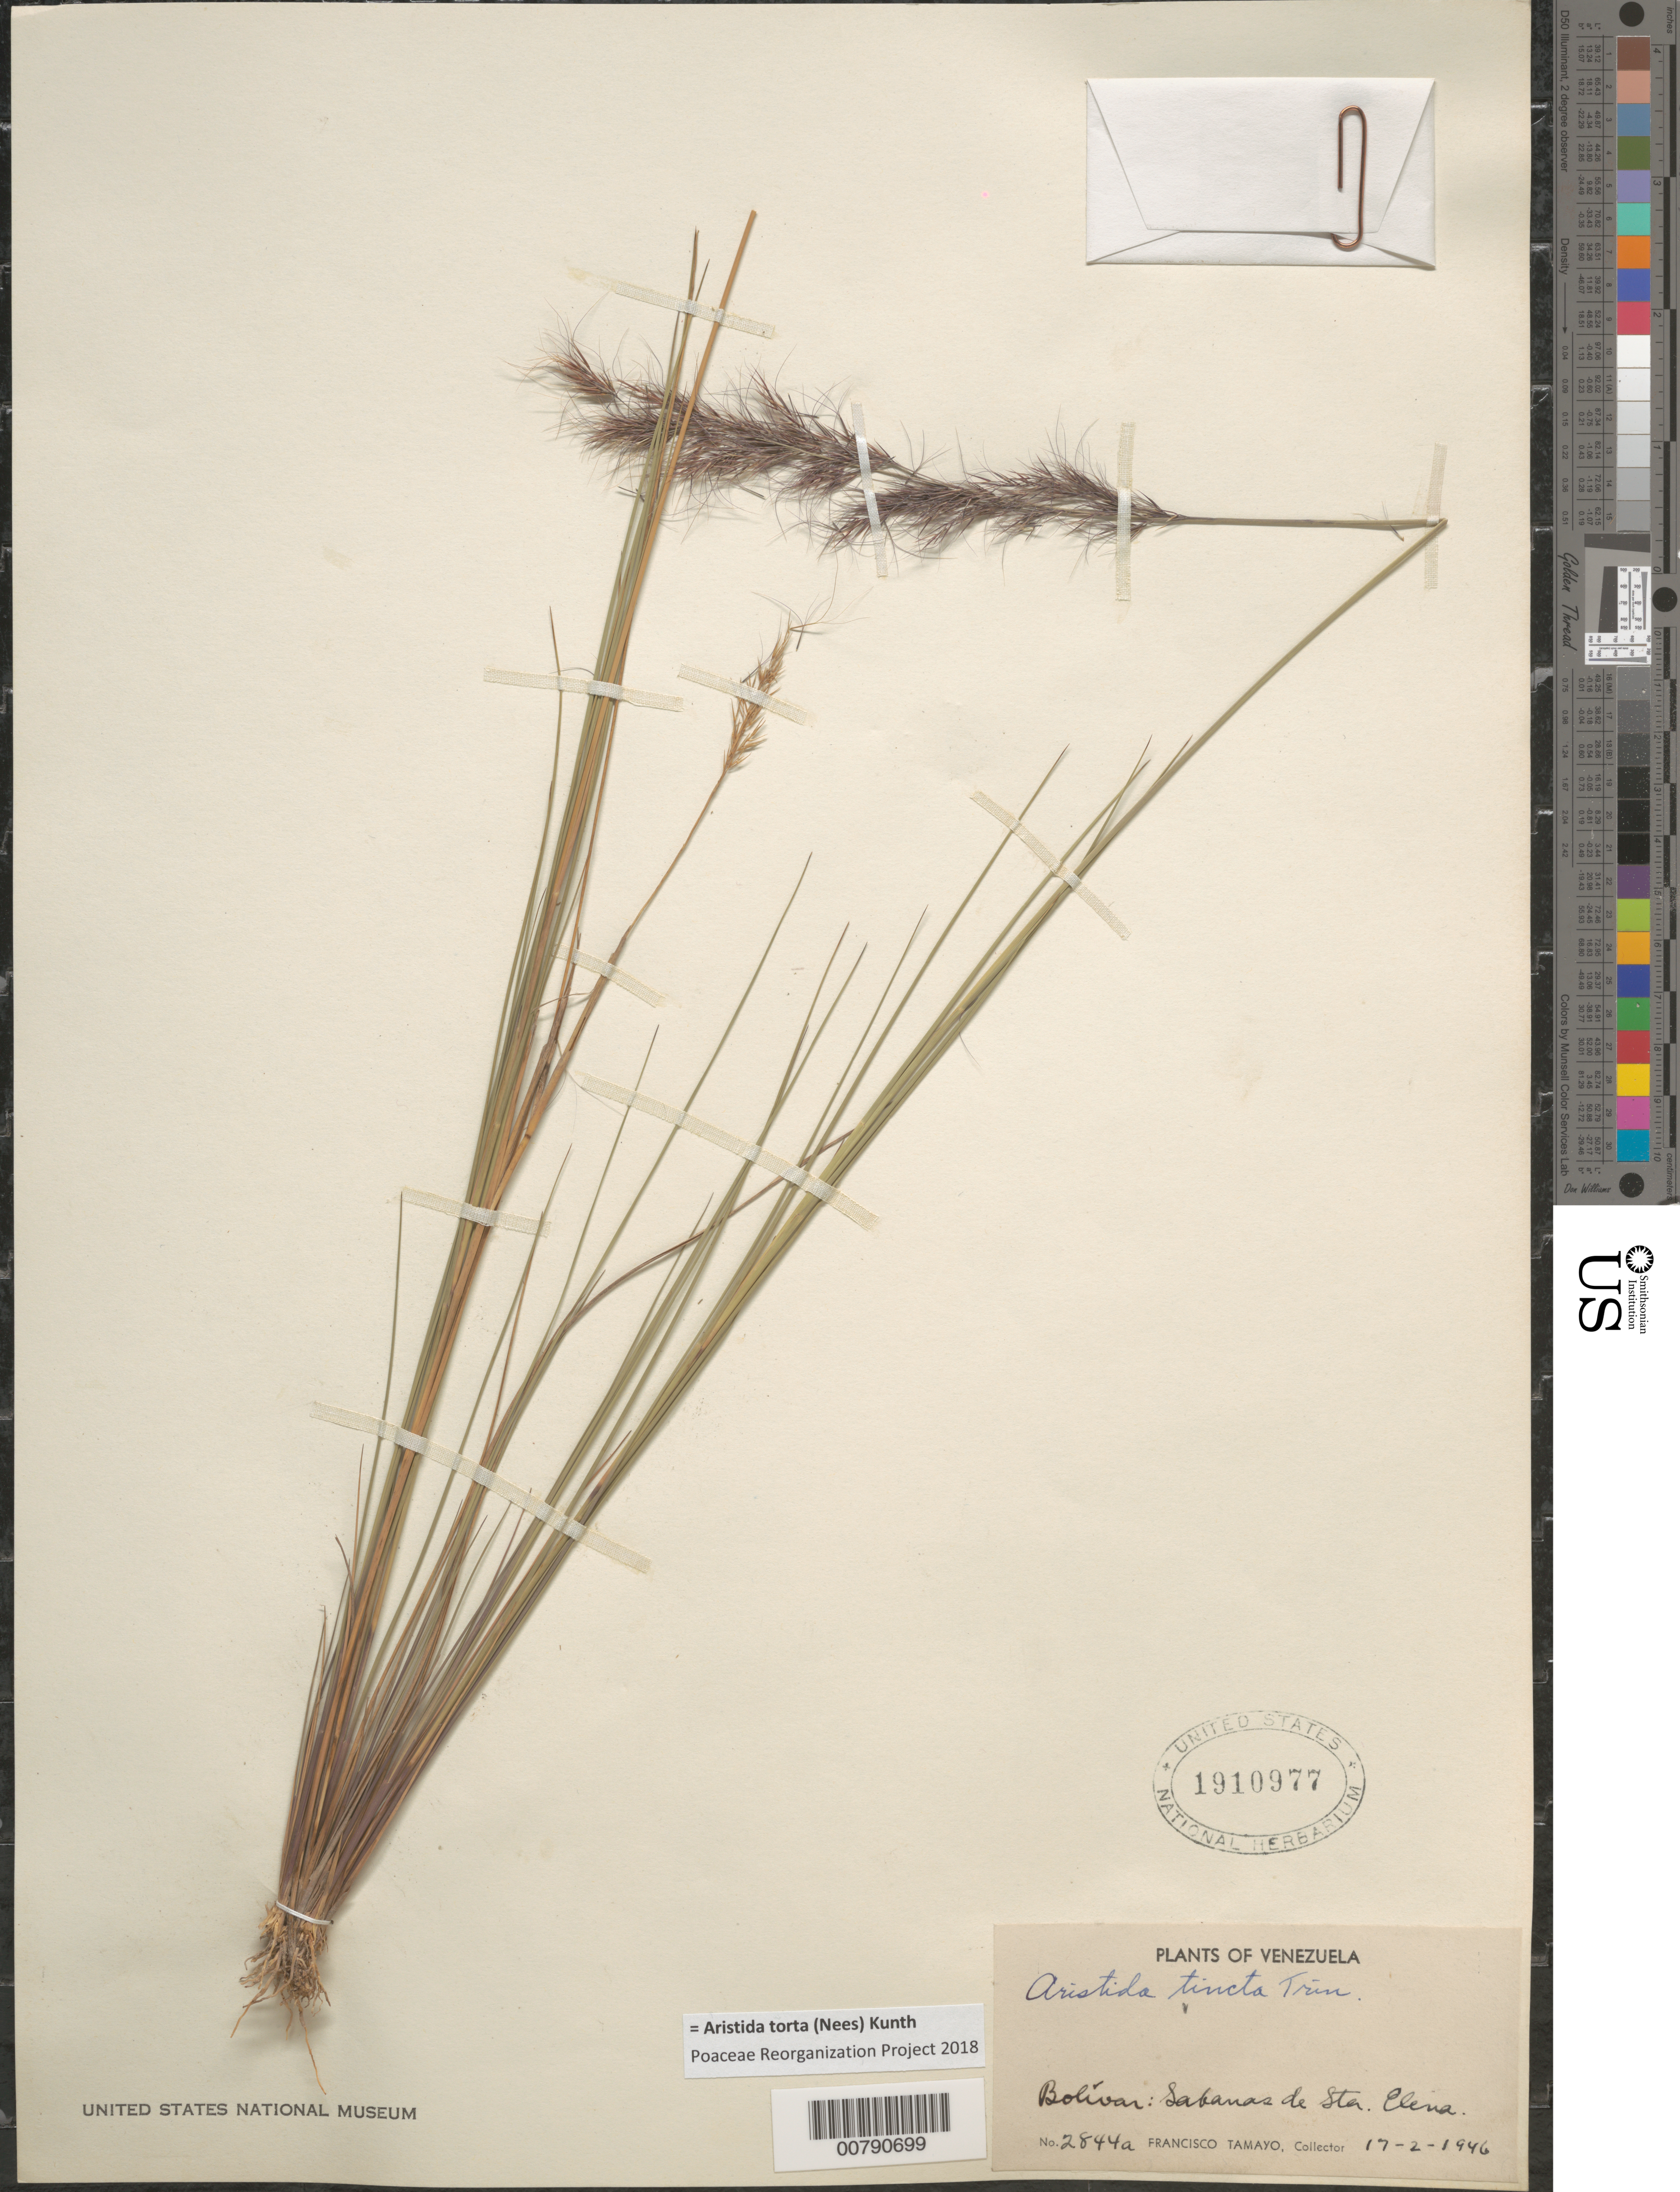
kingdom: Plantae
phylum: Tracheophyta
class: Liliopsida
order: Poales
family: Poaceae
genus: Aristida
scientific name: Aristida torta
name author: (Nees) Kunth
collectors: F. Tamayo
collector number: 2844 a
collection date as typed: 17-Feb-46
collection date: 1946-02-17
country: Venezuela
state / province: Bolívar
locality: Gran Sabana, Sta. Elena, Río Uairén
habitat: Sabanas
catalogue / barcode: US 1910977